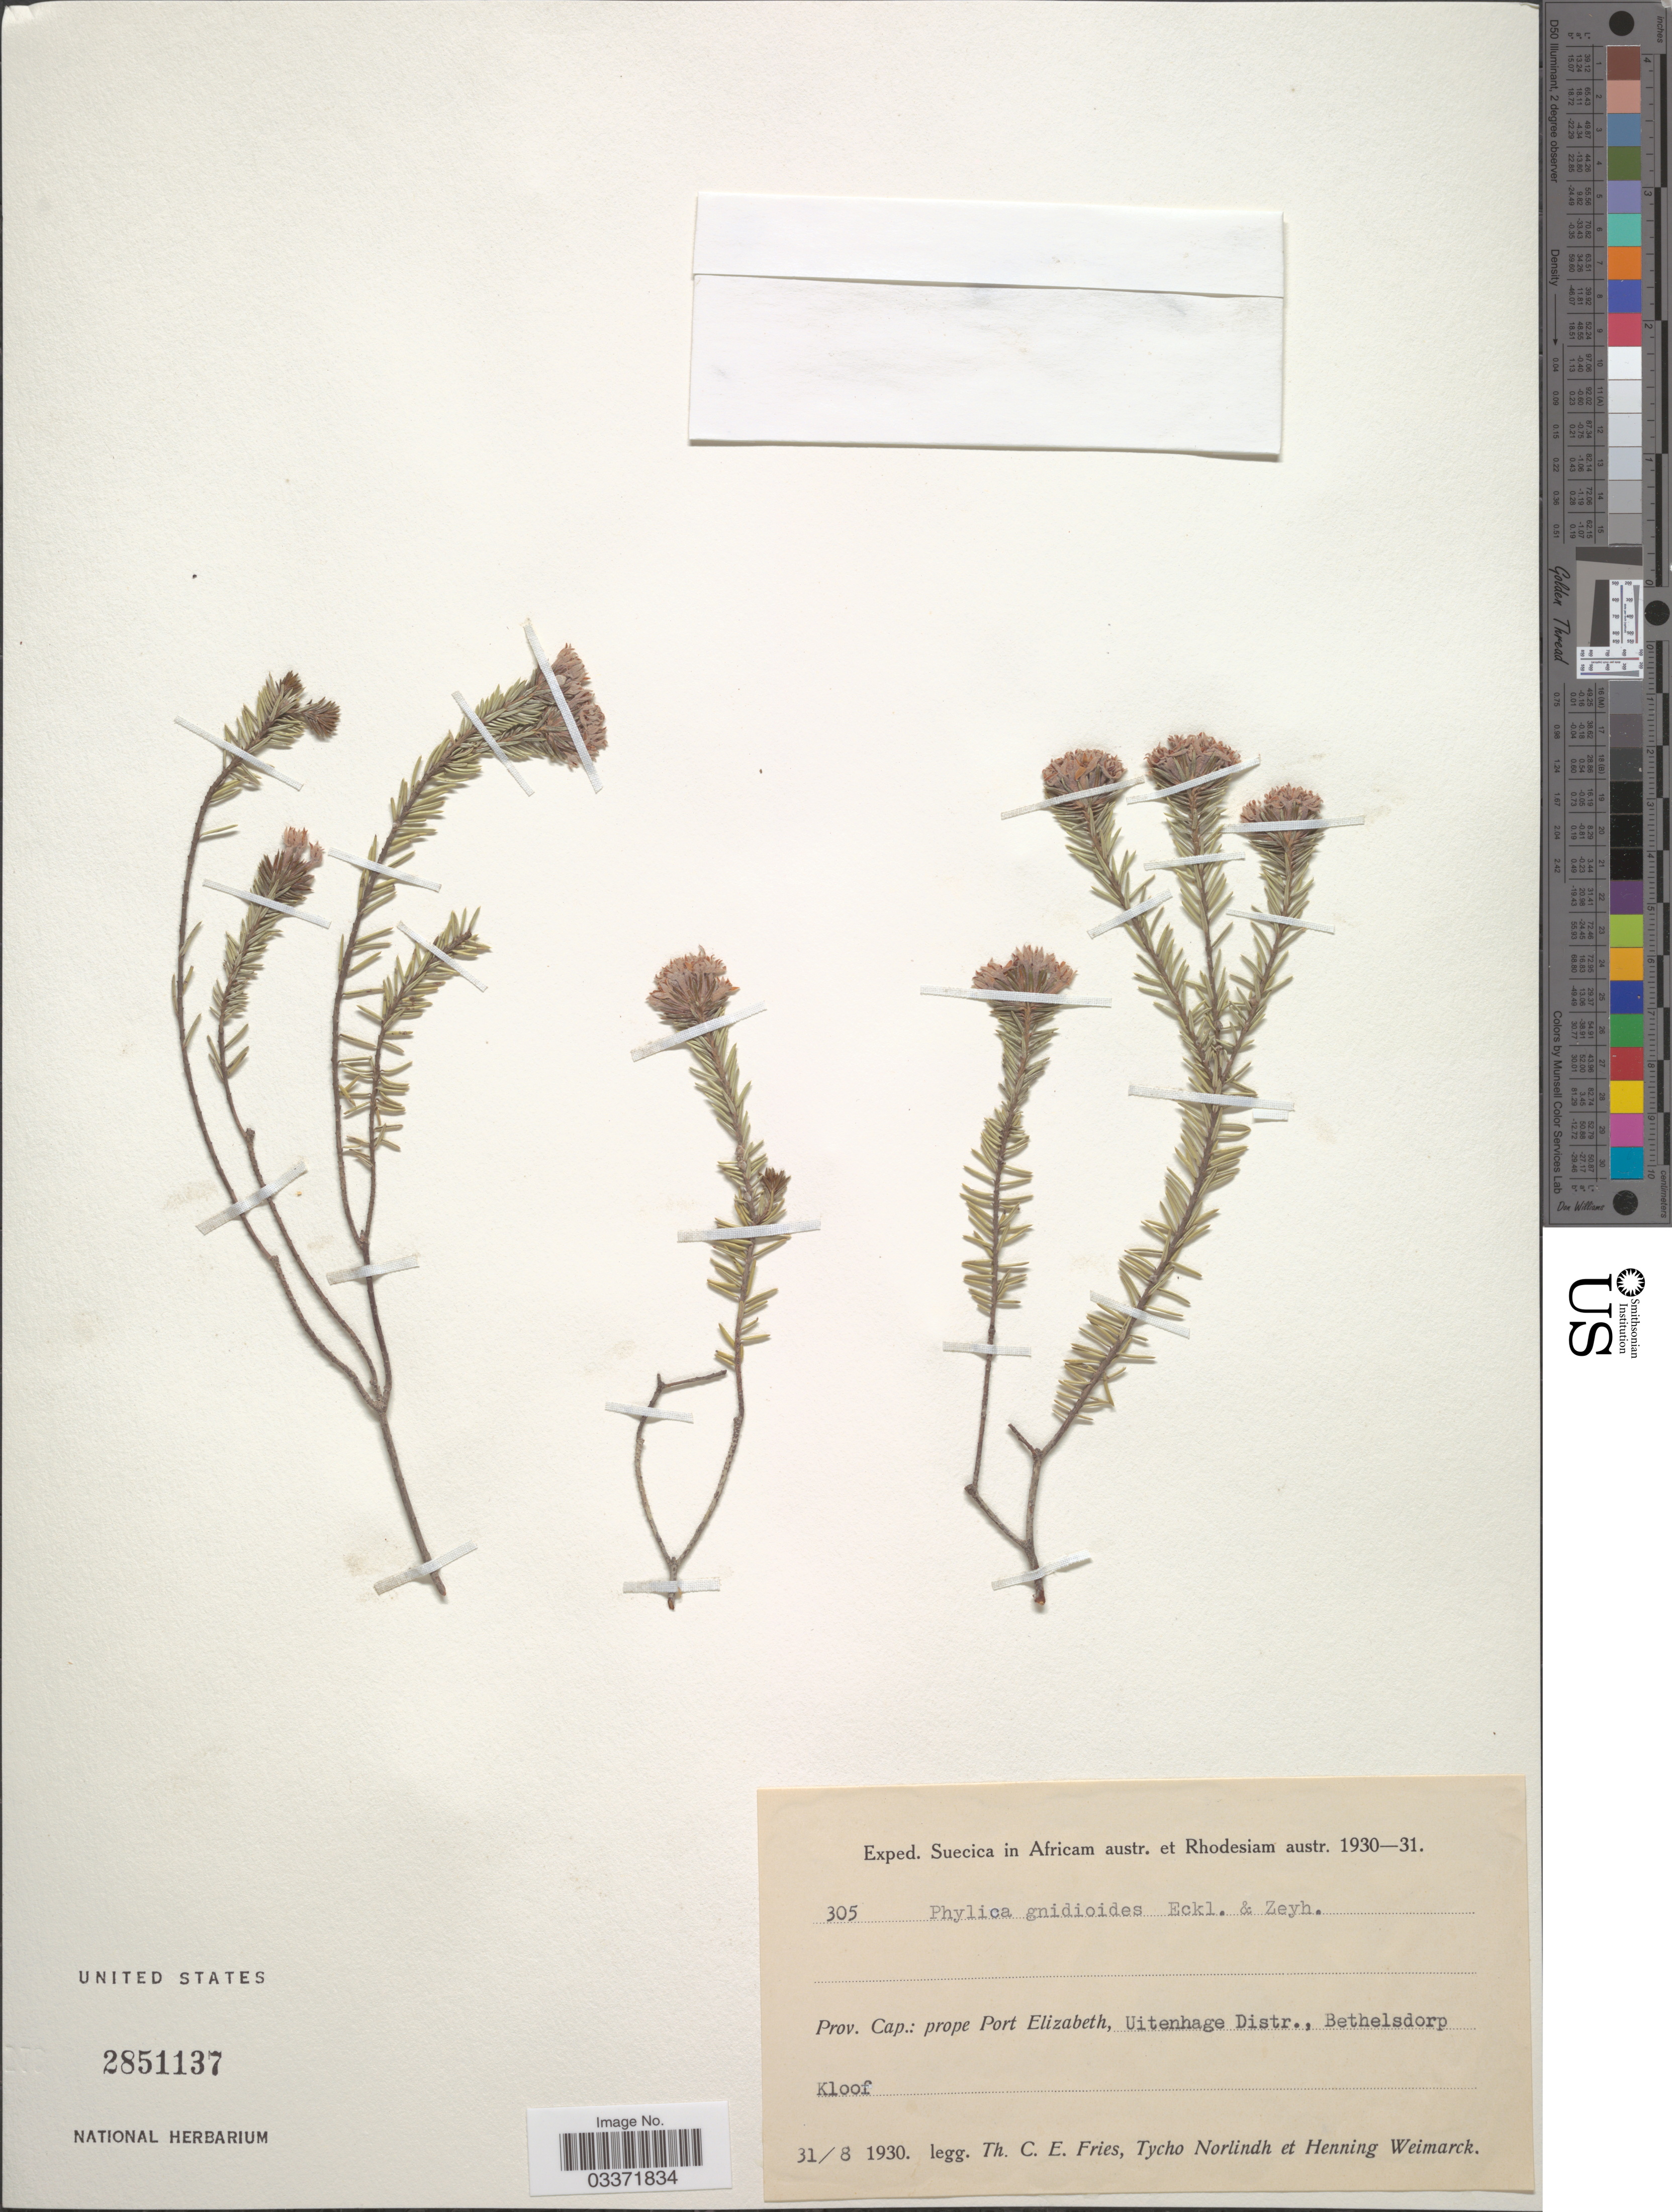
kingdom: Plantae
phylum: Tracheophyta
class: Magnoliopsida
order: Rosales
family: Rhamnaceae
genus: Phylica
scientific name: Phylica gnidioides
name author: Eckl. & Zeyh.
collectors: T. C. E. Fries, N. T. Norlindh & H. Weimarck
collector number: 305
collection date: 1930-08-31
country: South Africa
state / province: Eastern Cape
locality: Suecica in Africam austr. et Rhodesiam austr., Prov. Cap.: prope Port Elizabeth, Uitenhage Distr., Bethelsdorp Kloof.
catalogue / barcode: US 2851137